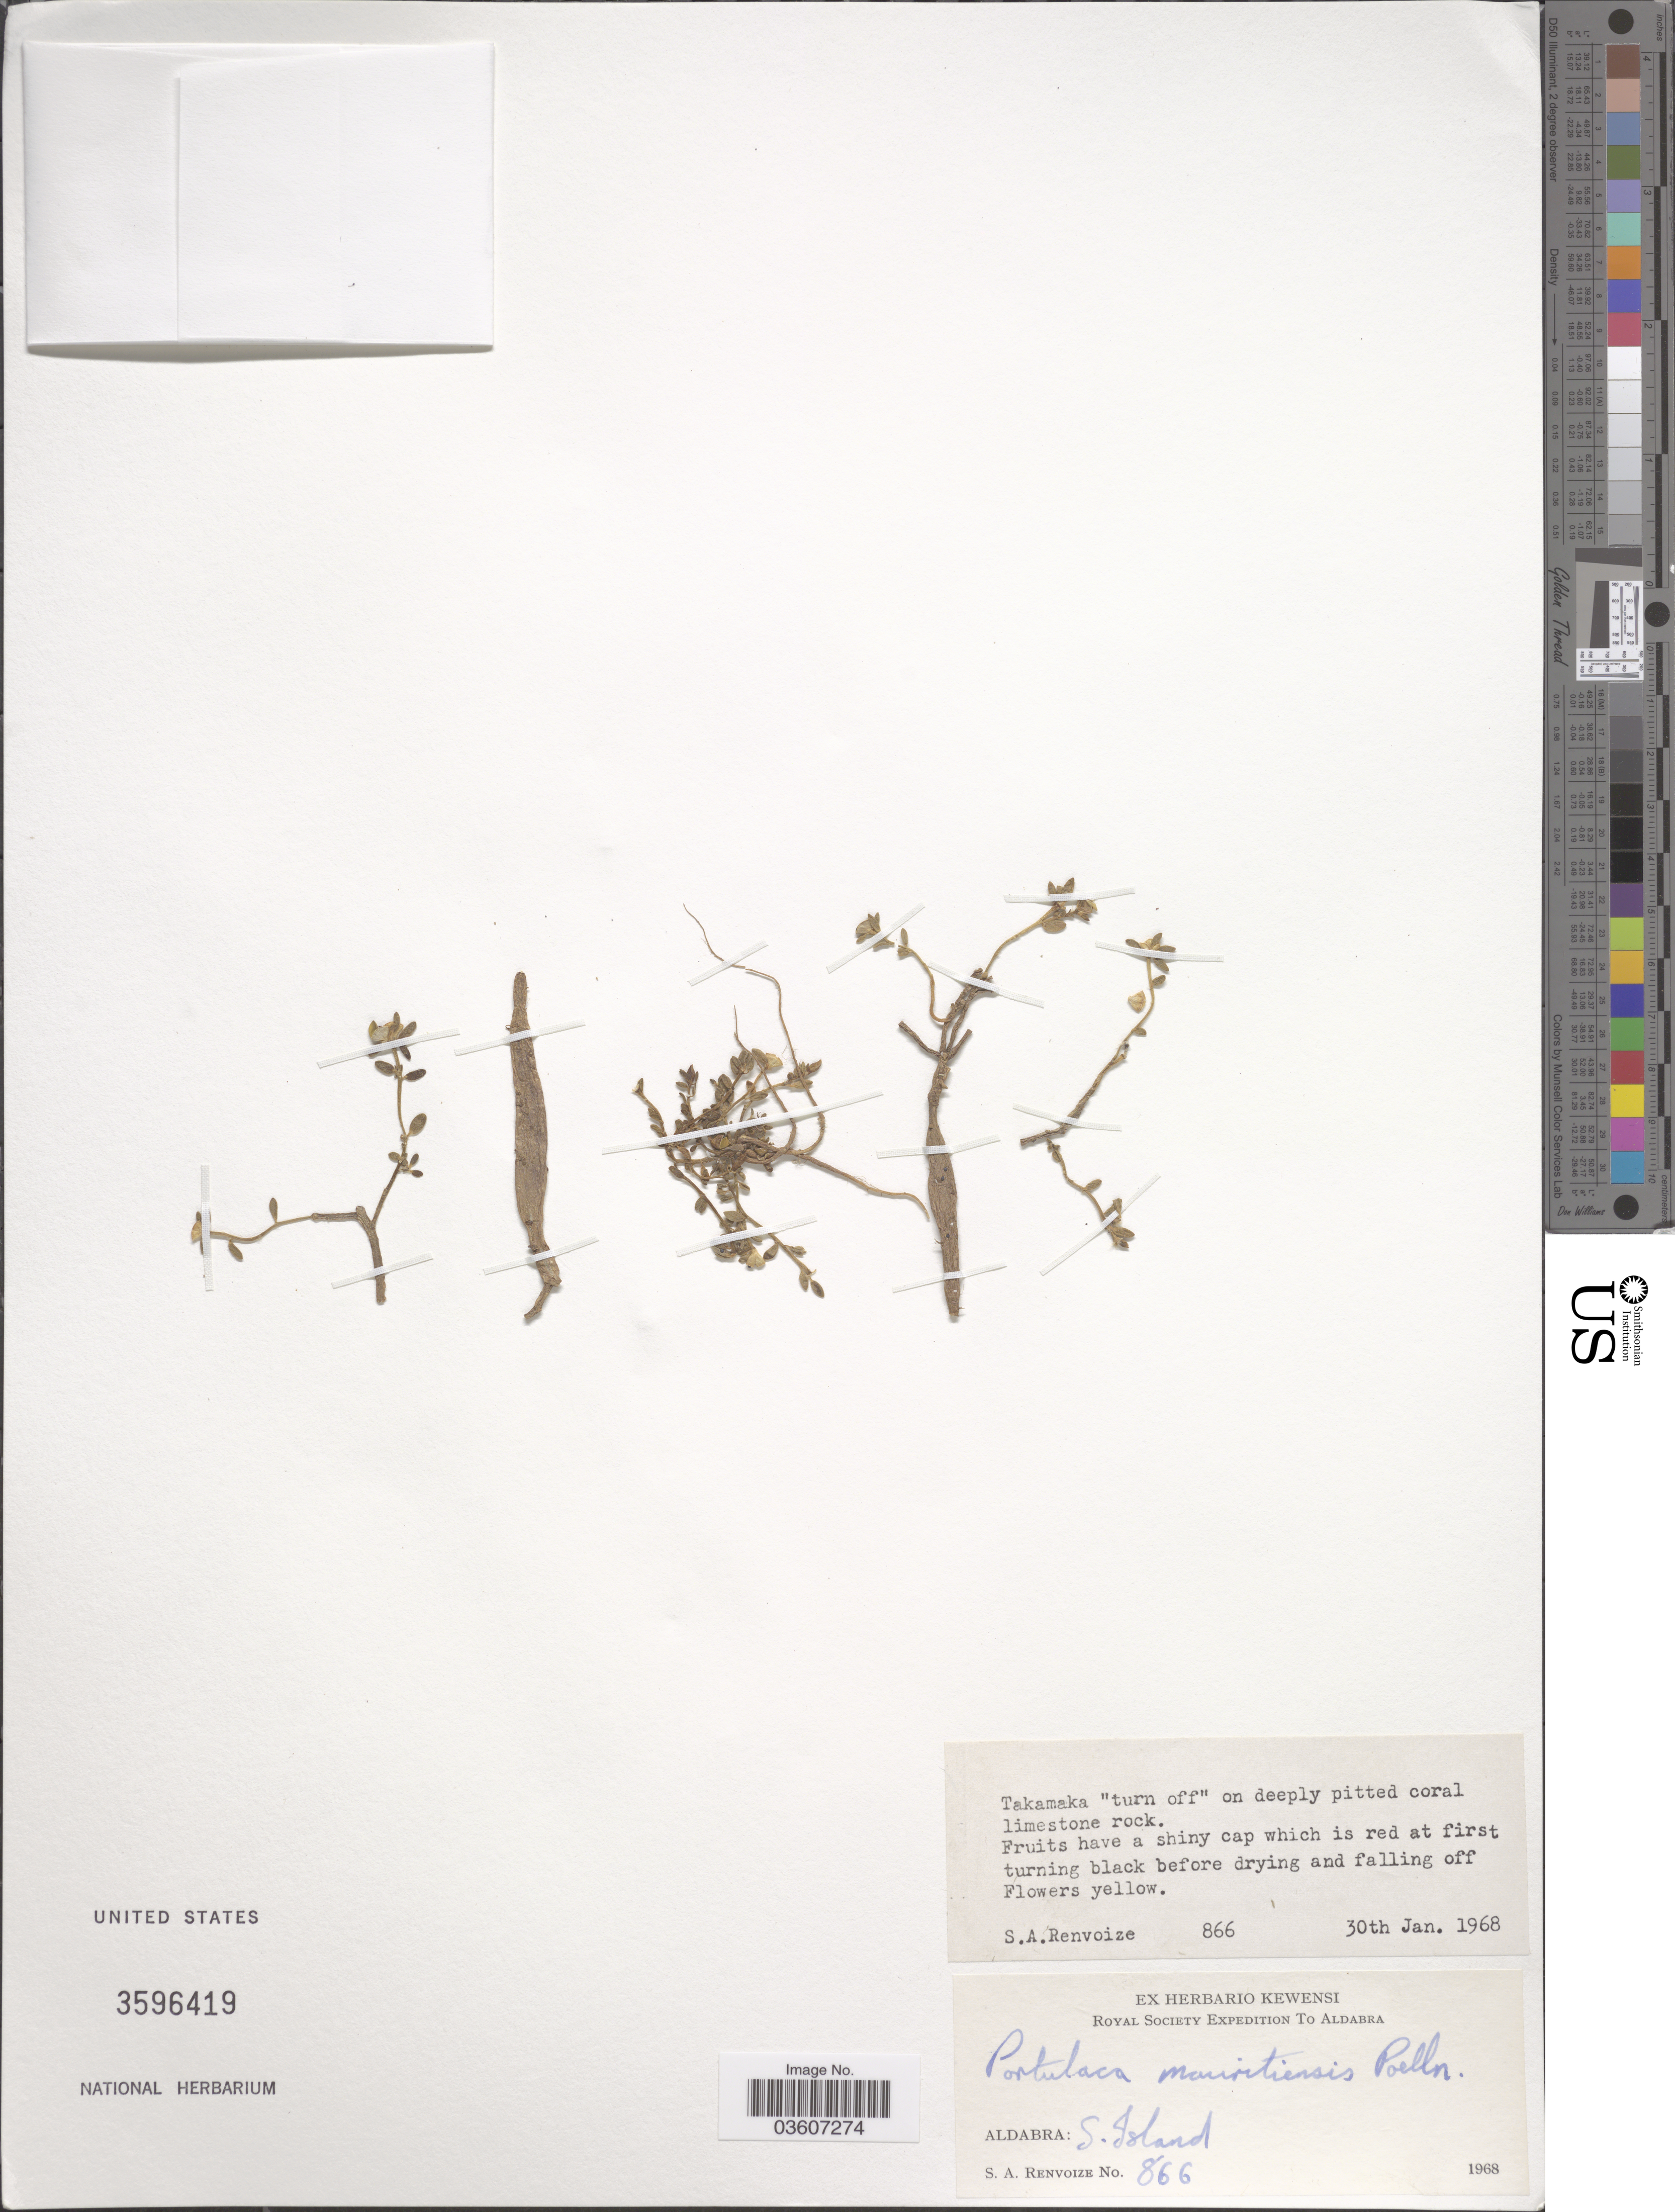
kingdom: Plantae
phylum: Tracheophyta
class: Magnoliopsida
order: Caryophyllales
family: Portulacaceae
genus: Portulaca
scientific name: Portulaca mauritiensis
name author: Poelln.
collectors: S. A. Renvoize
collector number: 866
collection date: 1968-01-30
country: Seychelles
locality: Takamaka "turn off" on deeply pitted coral limestone rock. Aldabra: S. Island.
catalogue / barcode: US 3596419